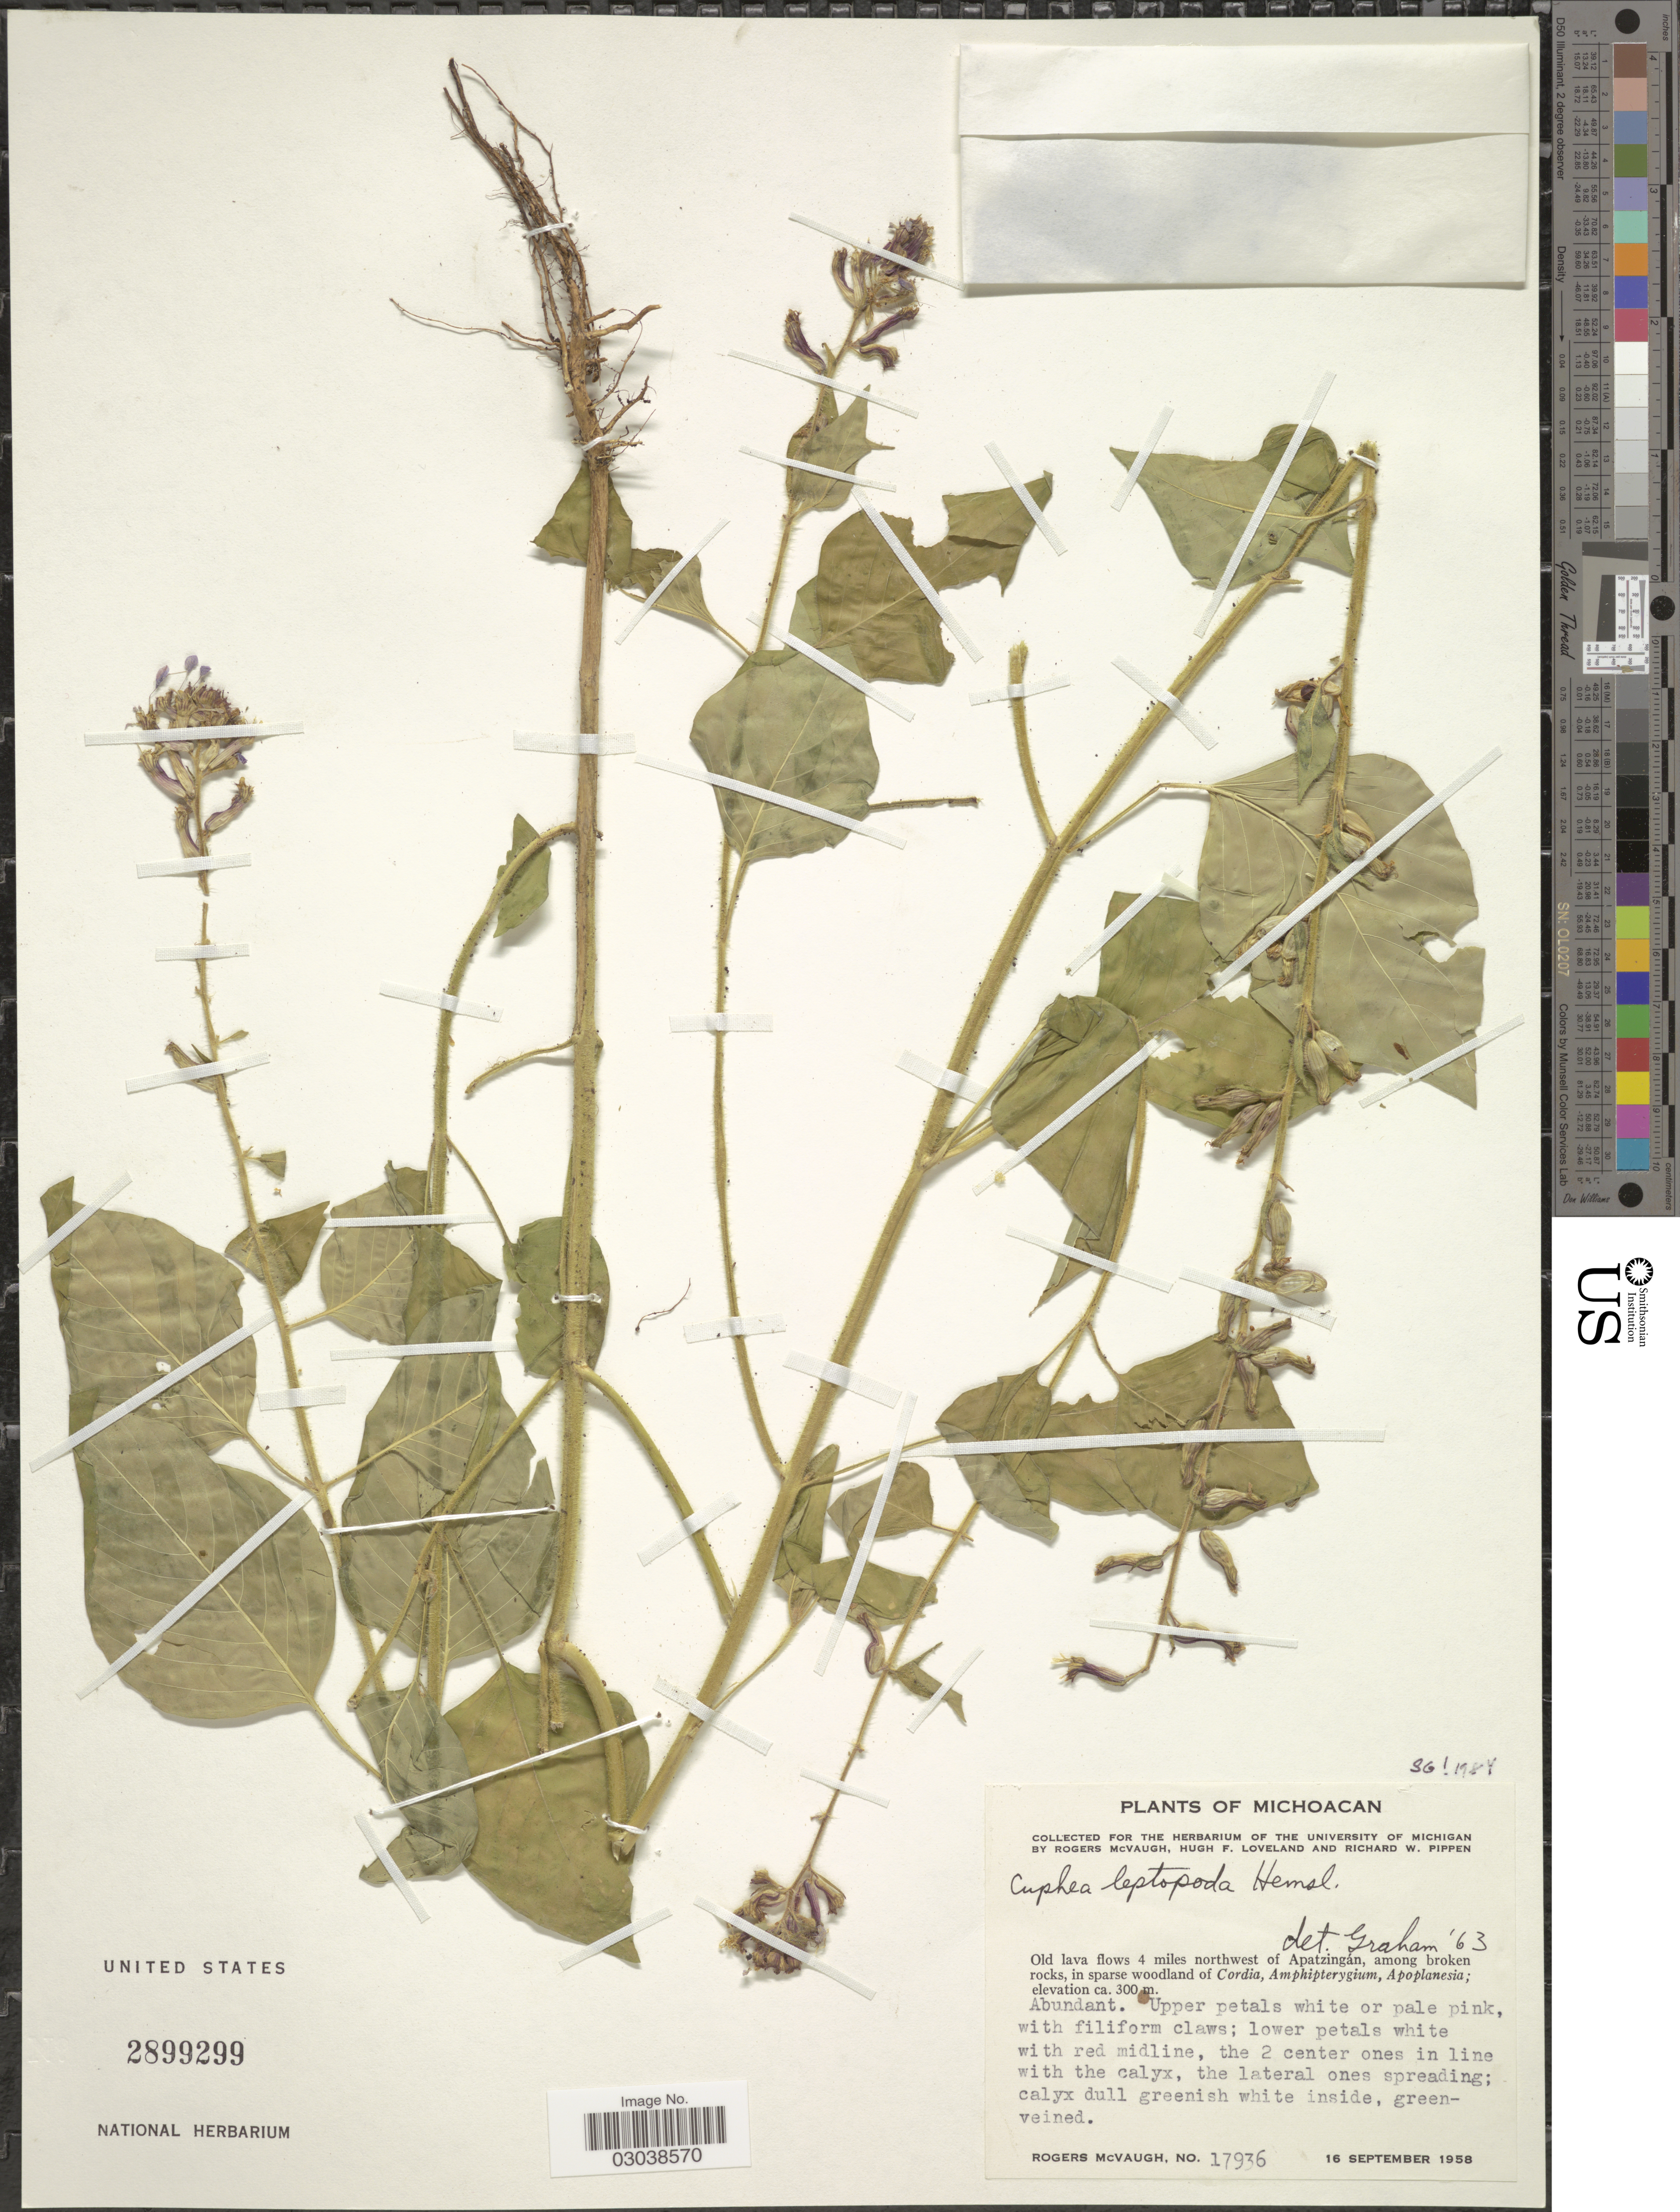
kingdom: Plantae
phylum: Tracheophyta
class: Magnoliopsida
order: Myrtales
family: Lythraceae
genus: Cuphea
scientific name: Cuphea leptopoda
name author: Hemsl.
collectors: R. McVaugh, H. Loveland & R. W. Pippen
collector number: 17936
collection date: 1958-09-16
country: Mexico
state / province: Michoacán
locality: Old lava flows 4 miles northwest of Apatzingan, among broken rocks.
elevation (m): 300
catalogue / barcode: US 2899299